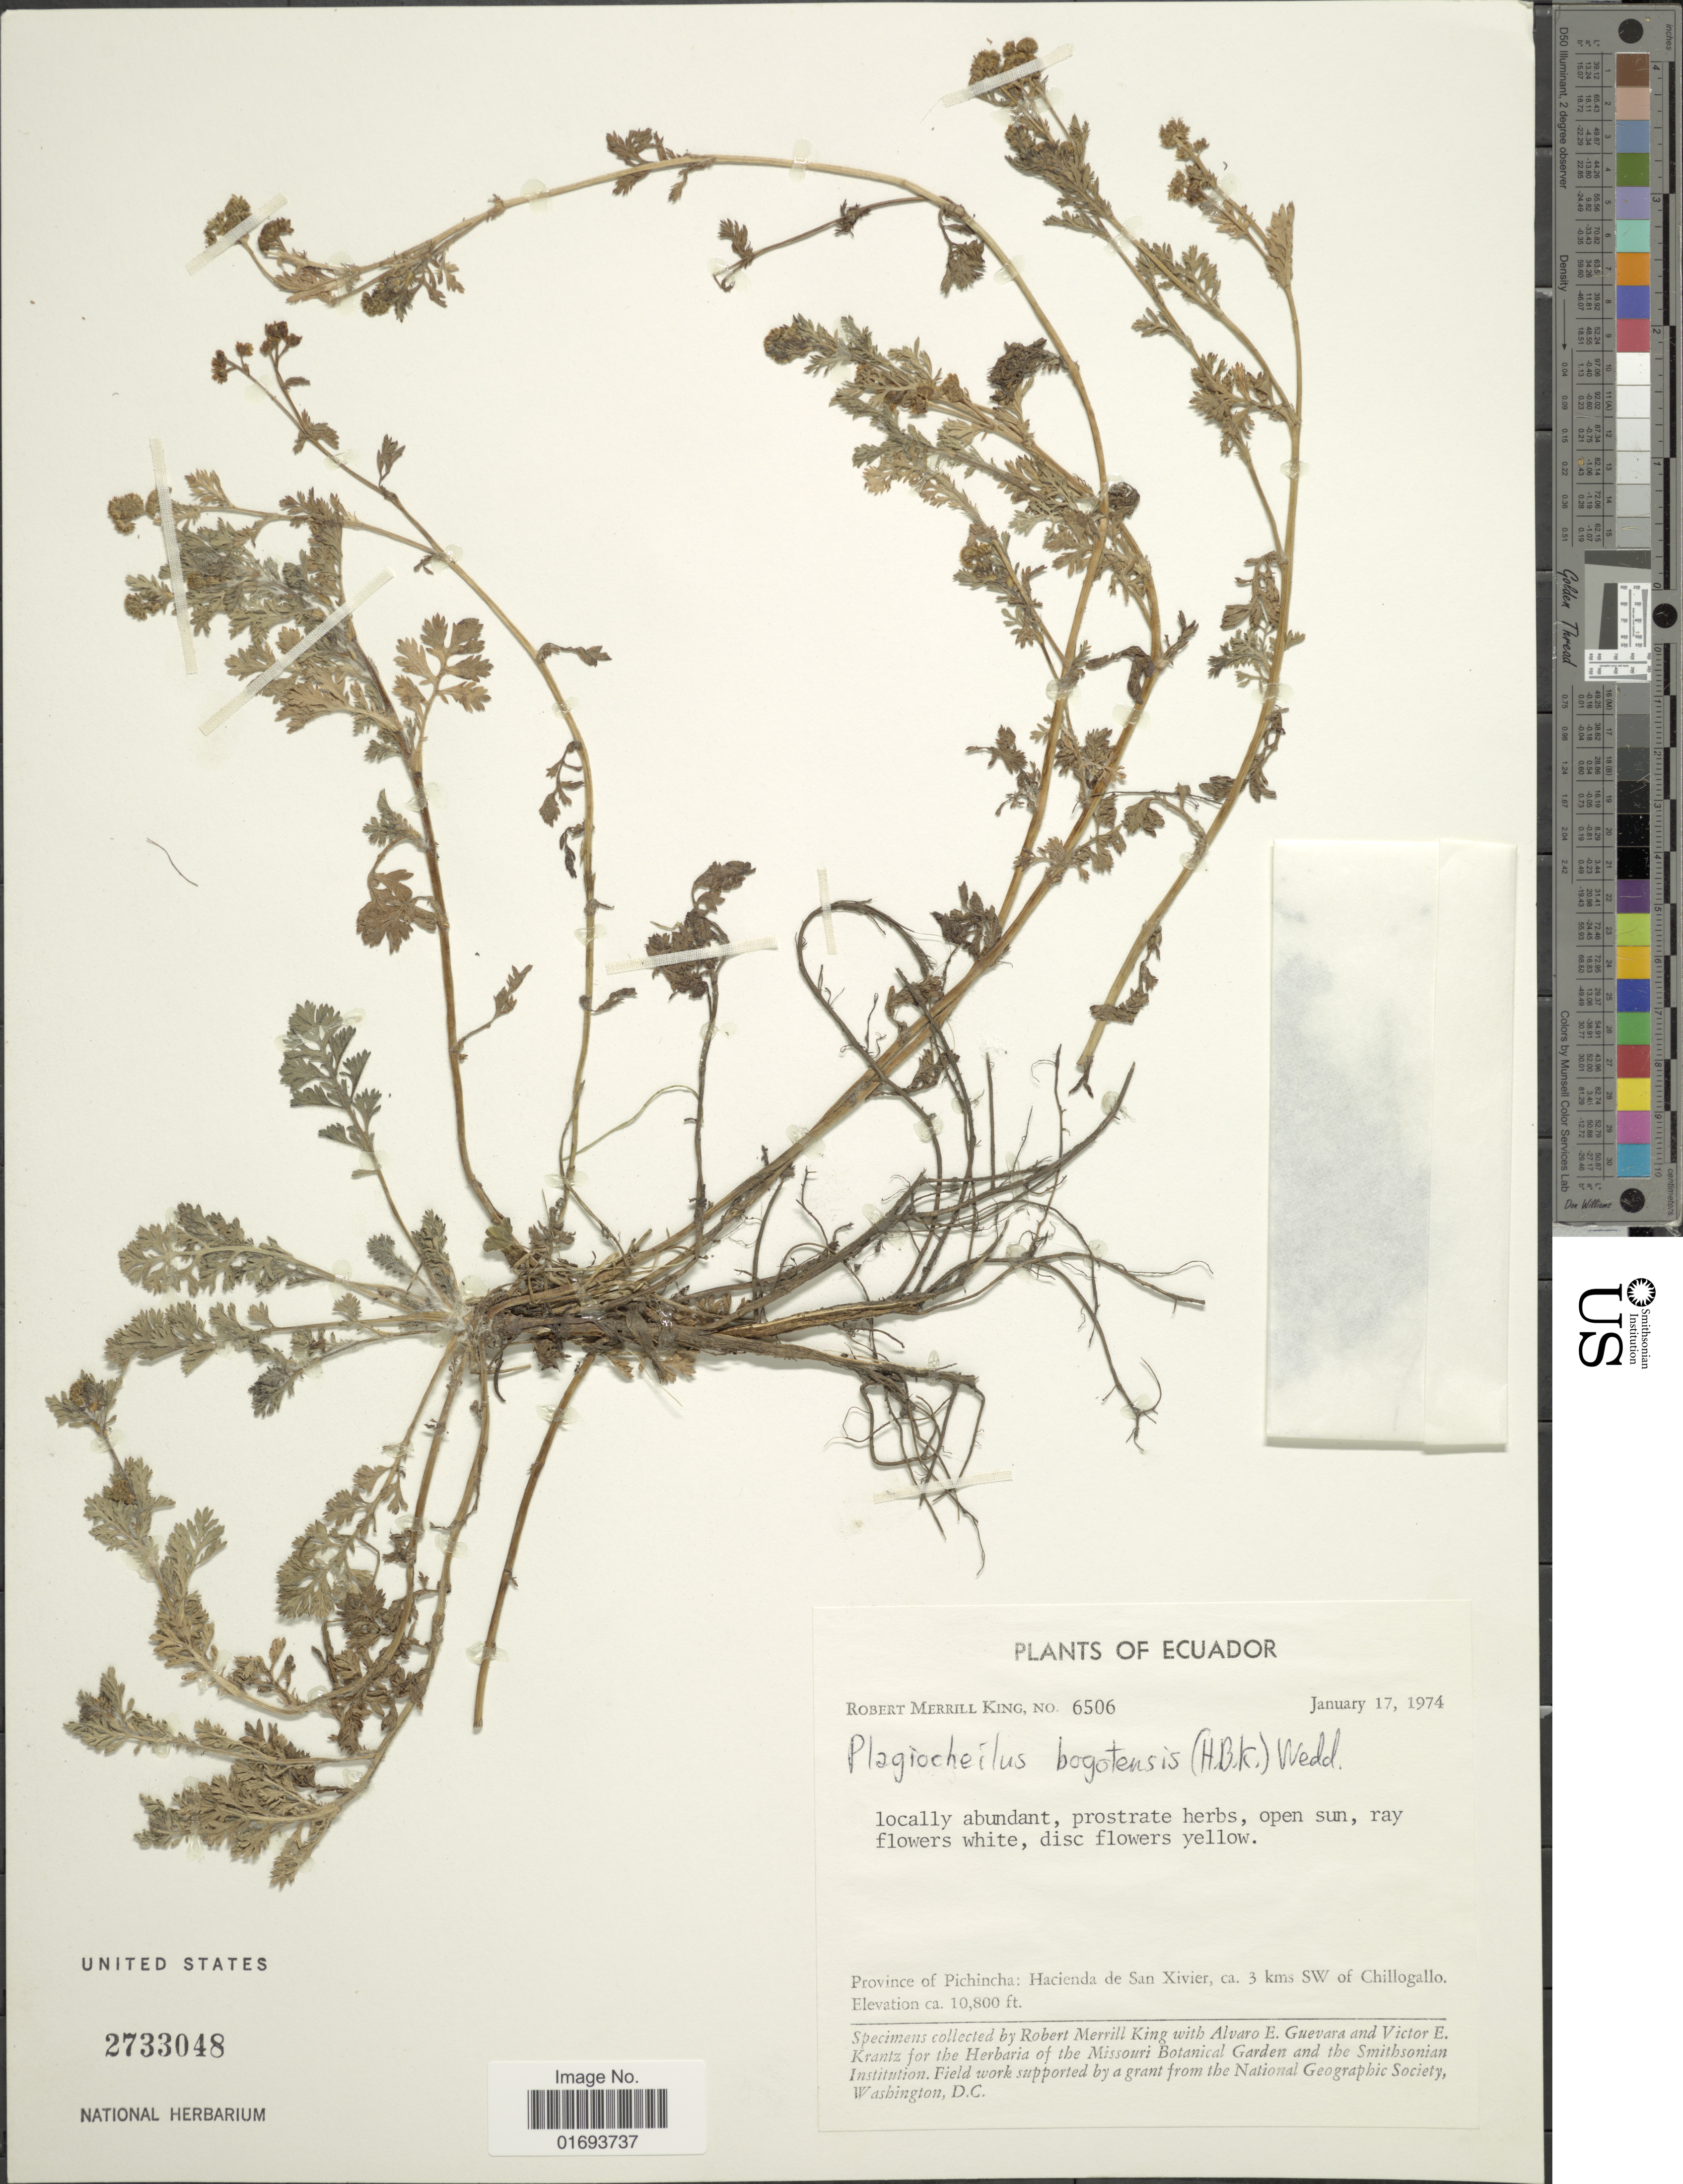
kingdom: Plantae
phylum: Tracheophyta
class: Magnoliopsida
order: Asterales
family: Asteraceae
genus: Plagiocheilus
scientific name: Plagiocheilus prostratus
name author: Benth.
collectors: R. M. King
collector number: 6506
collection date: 1974-01-17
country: Ecuador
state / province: Pichincha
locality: Ecuador. Province of Pichincha; Hacienda de San Xivier, ca. 3 kms SW of Chillogalla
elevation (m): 3292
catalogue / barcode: US 2733048